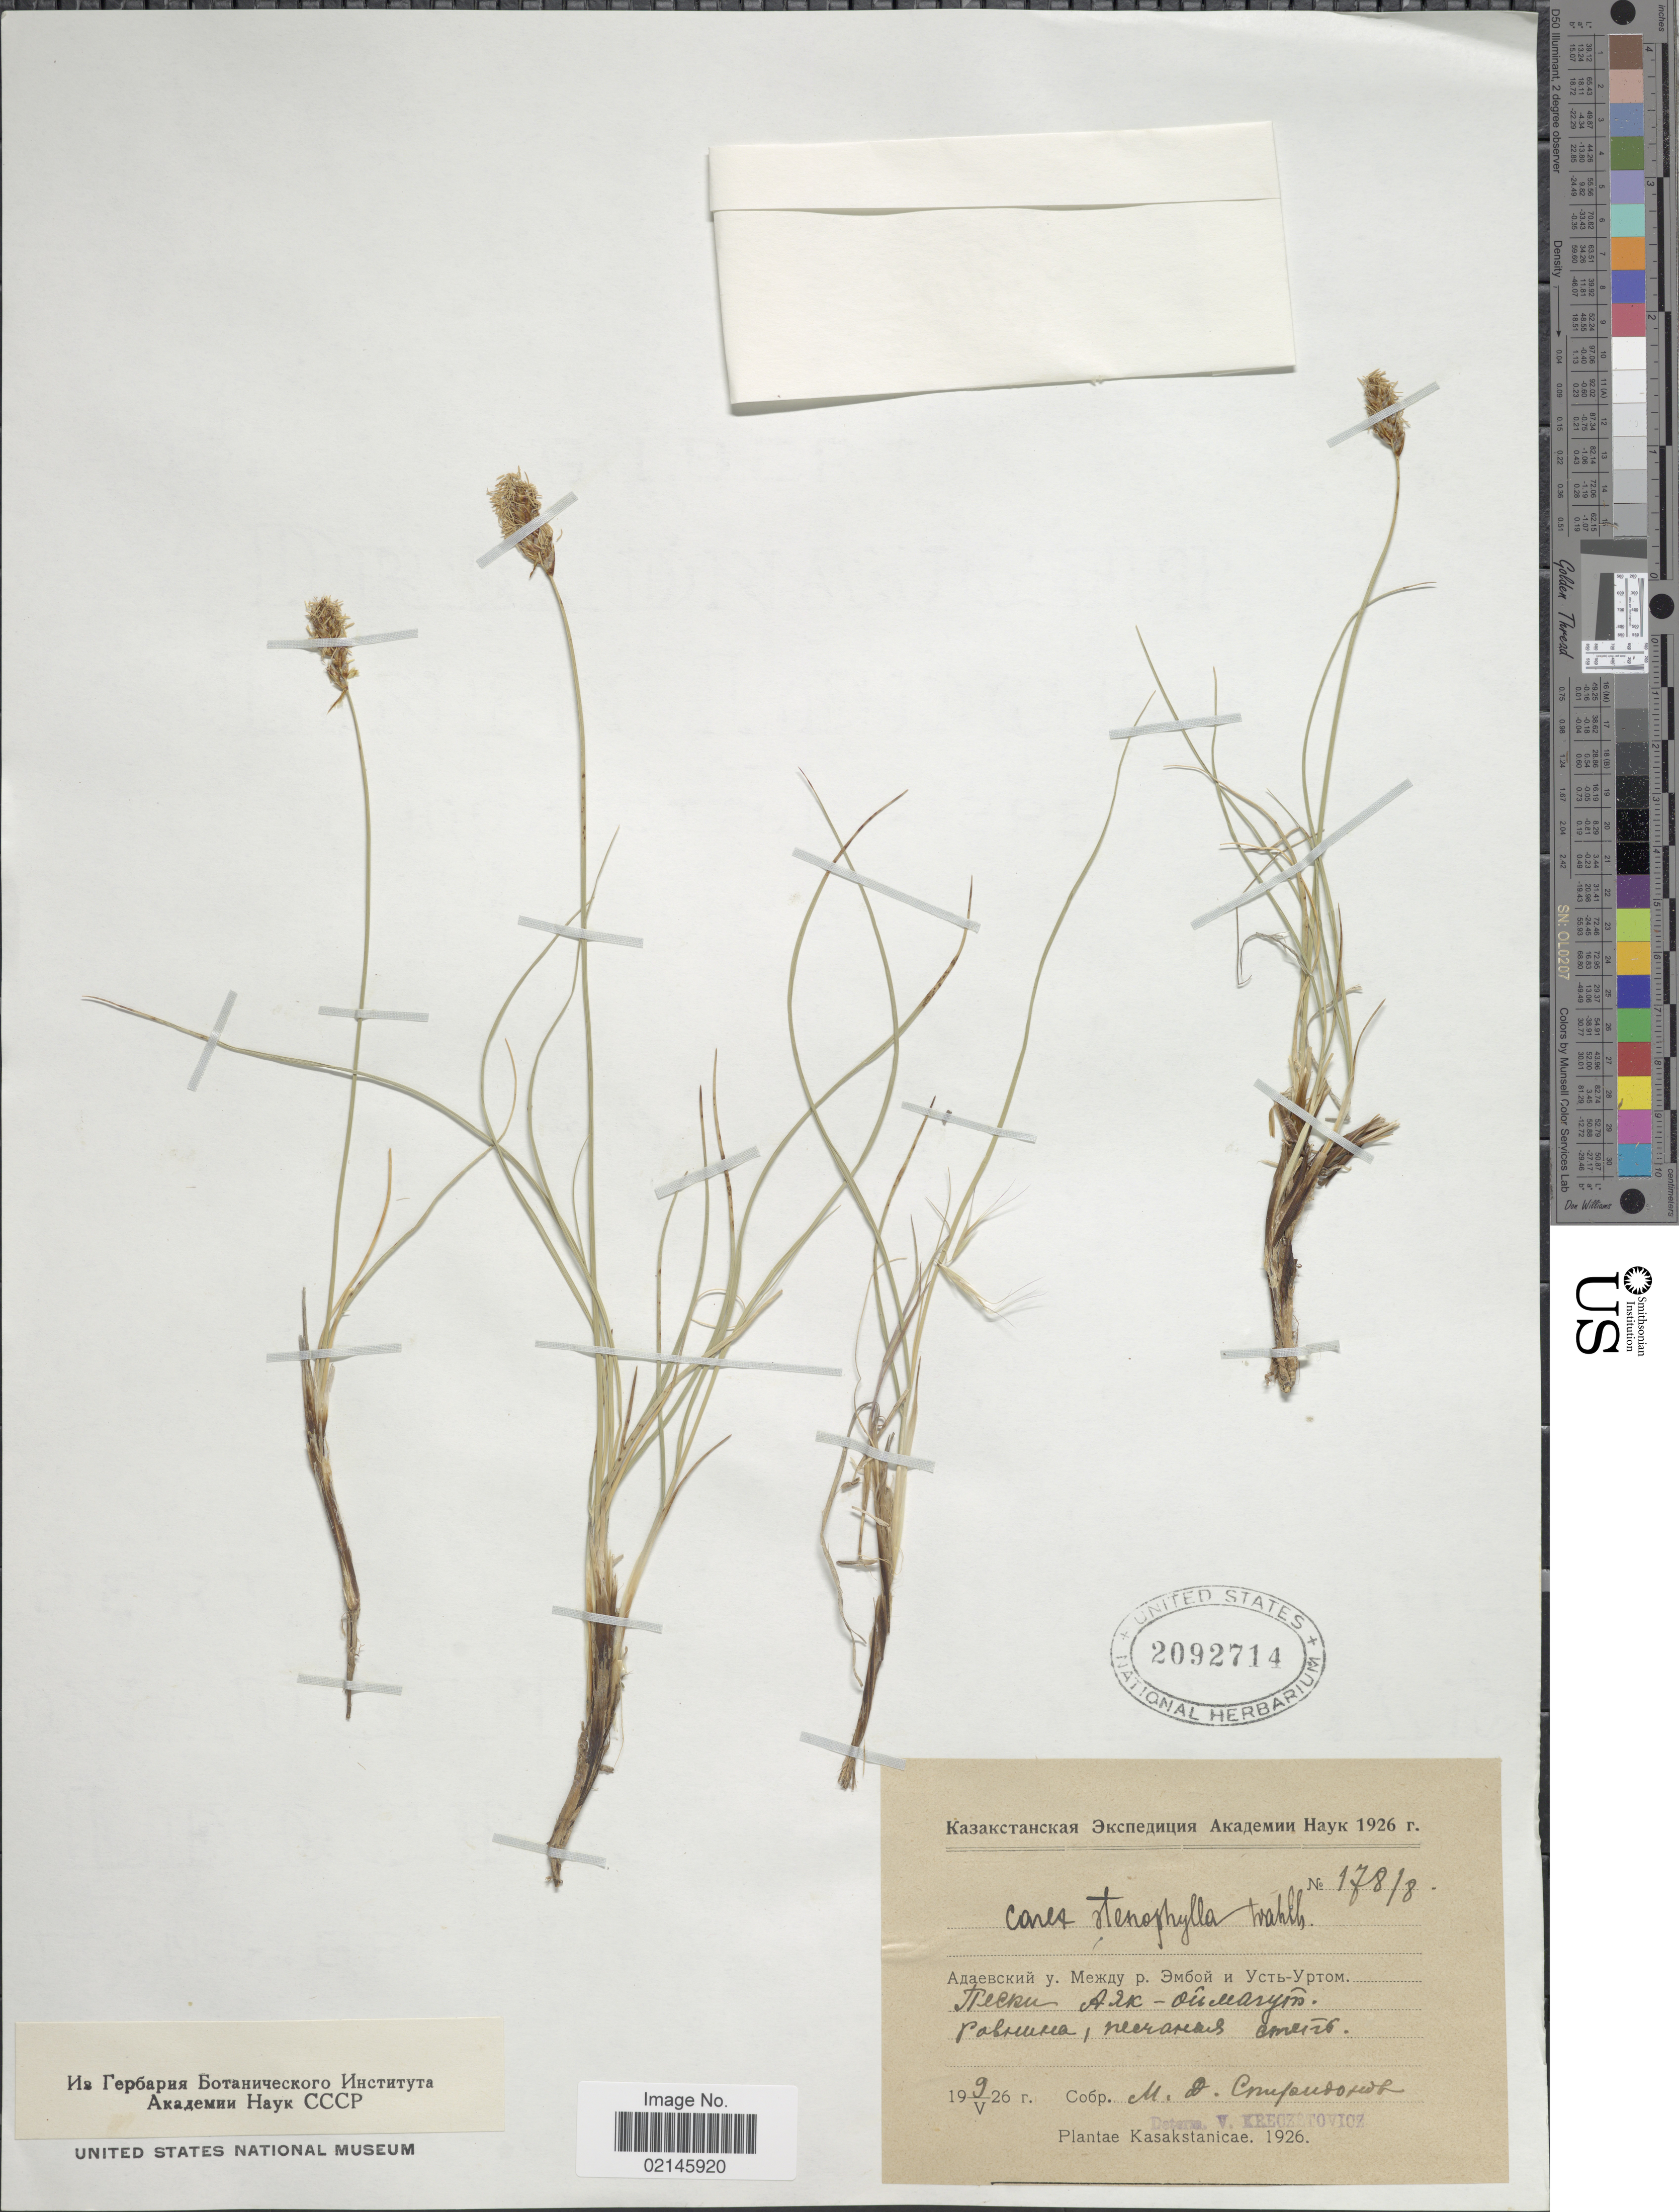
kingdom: Plantae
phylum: Tracheophyta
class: Liliopsida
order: Poales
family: Cyperaceae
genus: Carex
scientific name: Carex stenophylla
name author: Wahlenb.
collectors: M. Spiridonov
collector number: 178/8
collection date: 1926-05-09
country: Kazakhstan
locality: Kasakstanicae. Between river Emba and Ust-Urt. Sand area Ayak- oymagut.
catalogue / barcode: US 2092714